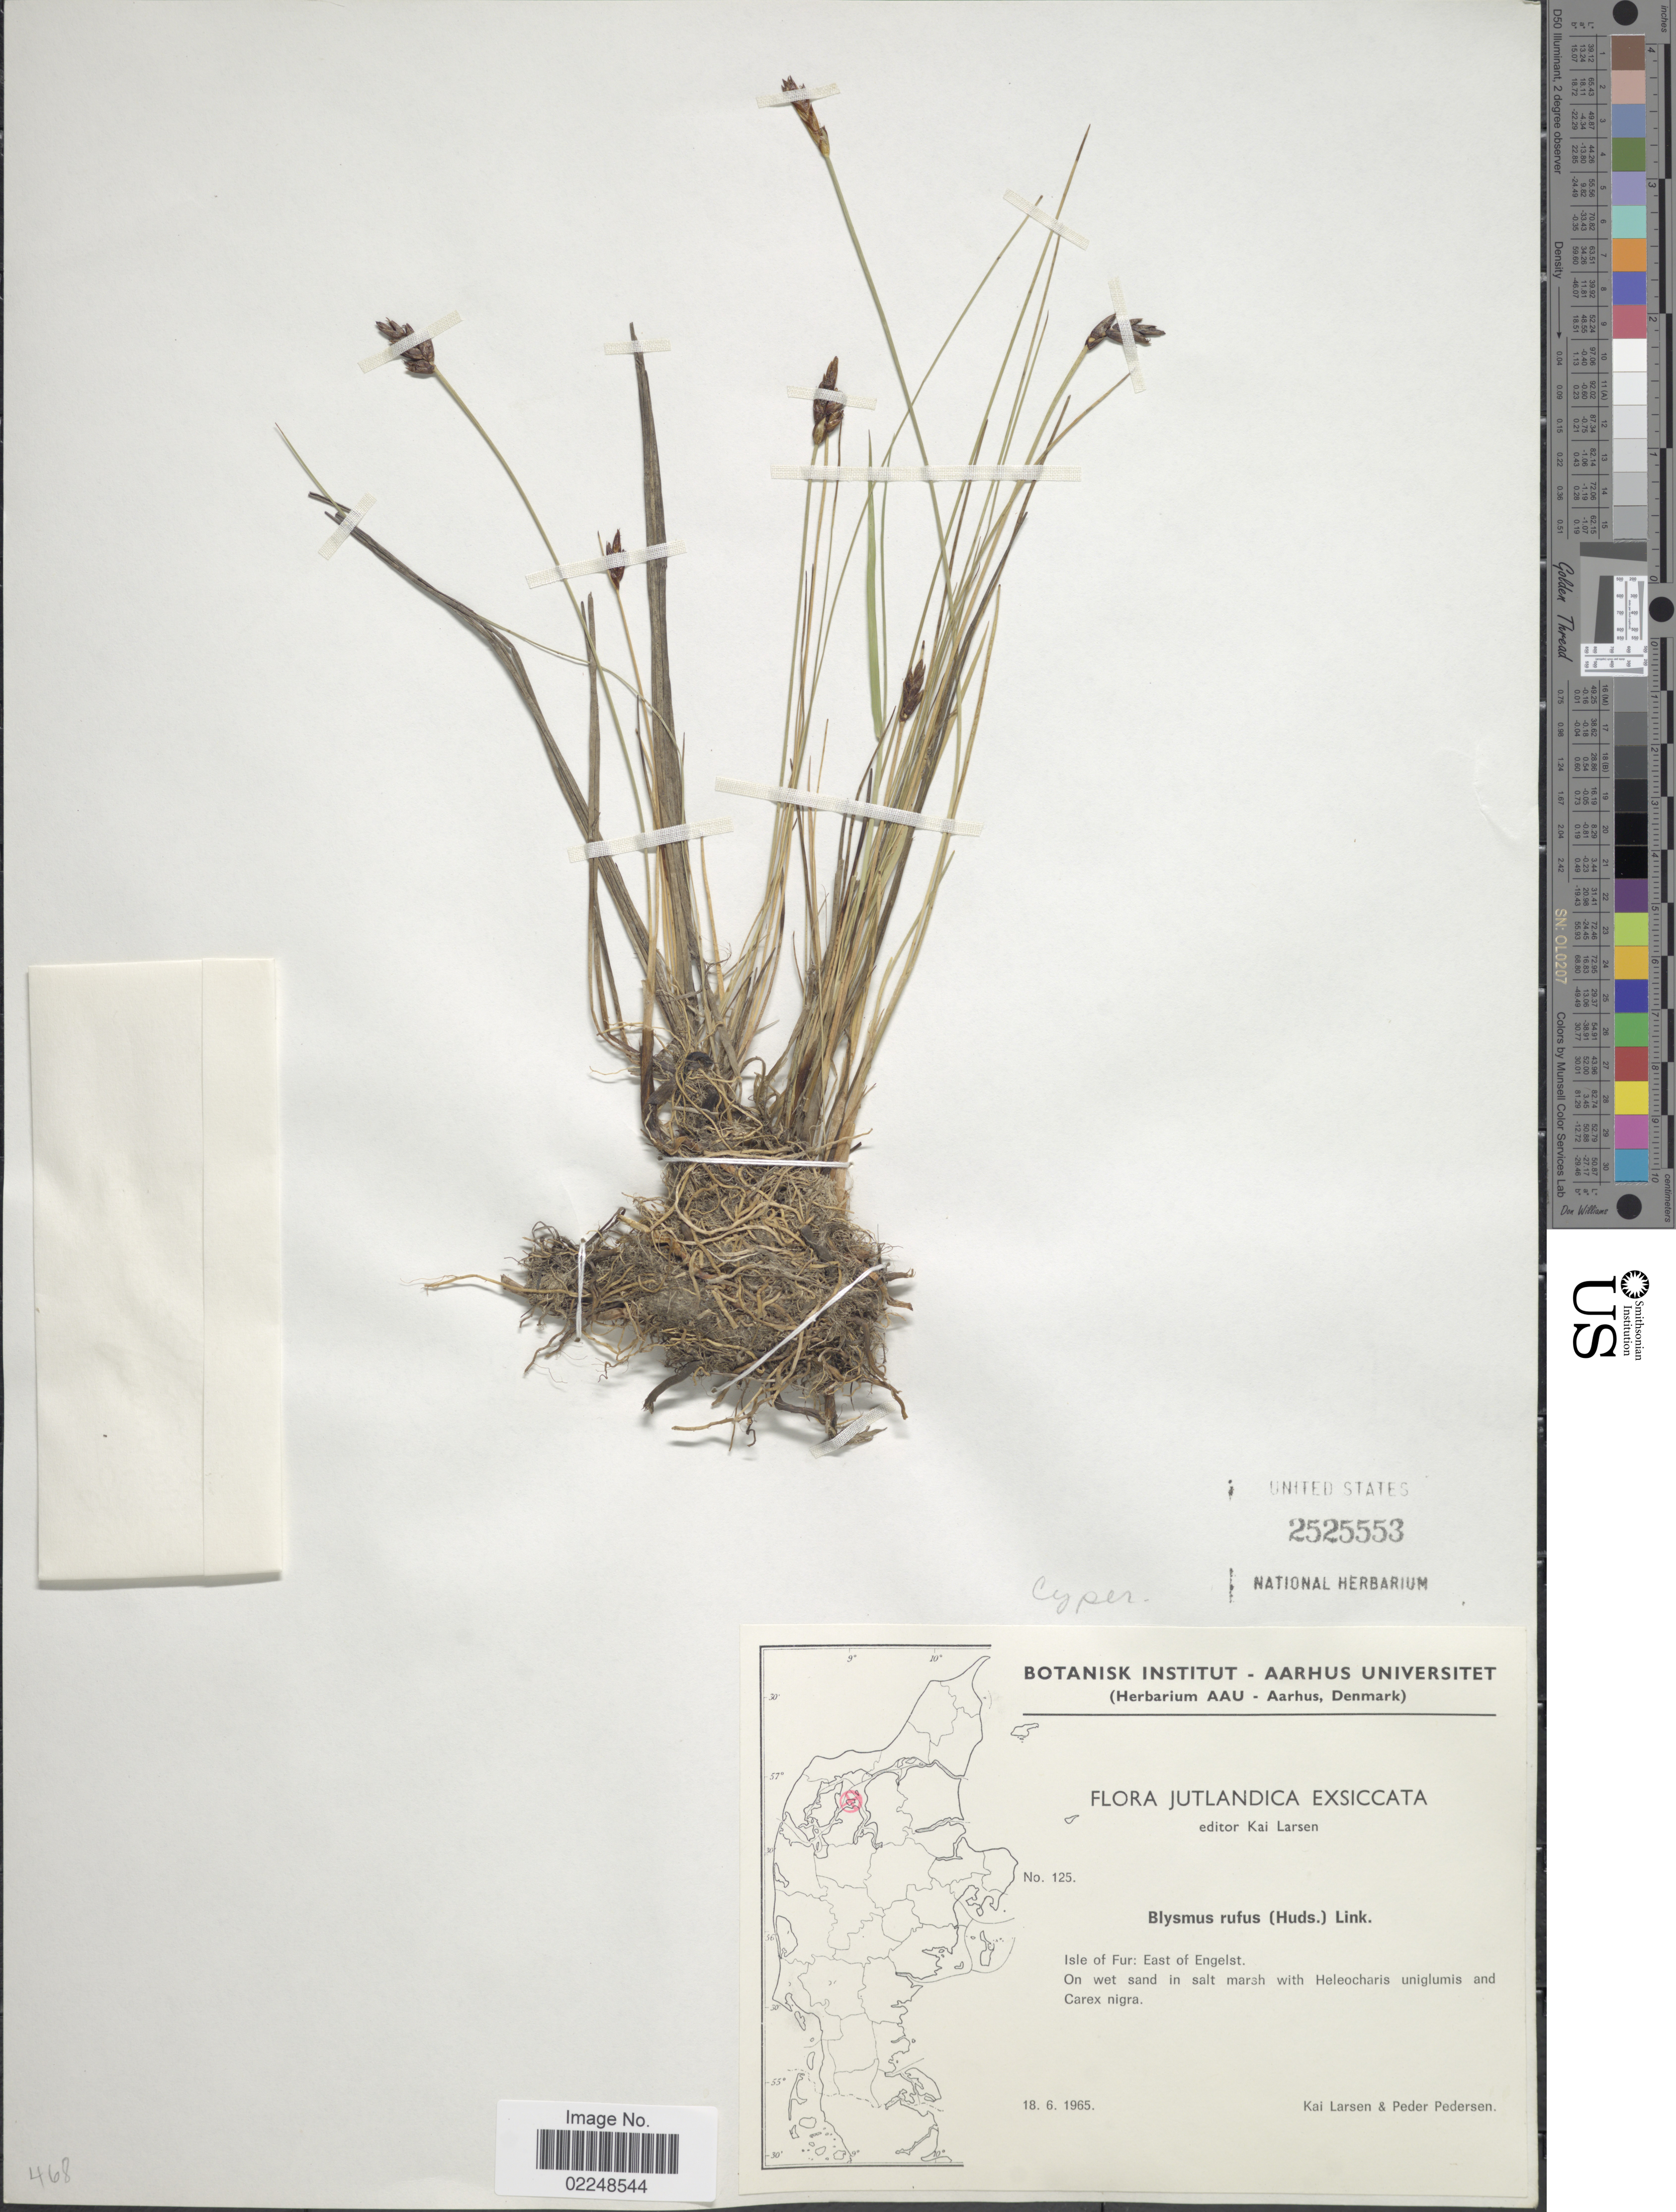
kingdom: Plantae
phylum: Tracheophyta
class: Liliopsida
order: Poales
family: Cyperaceae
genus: Blysmopsis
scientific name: Blysmopsis rufa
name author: (Huds.) Oteng-Yeb.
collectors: K. Larsen & P. Pedersen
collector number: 125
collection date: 1965-06-18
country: Denmark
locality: Jutlandica, Isle of Fur: East of Engelst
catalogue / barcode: US 2525553